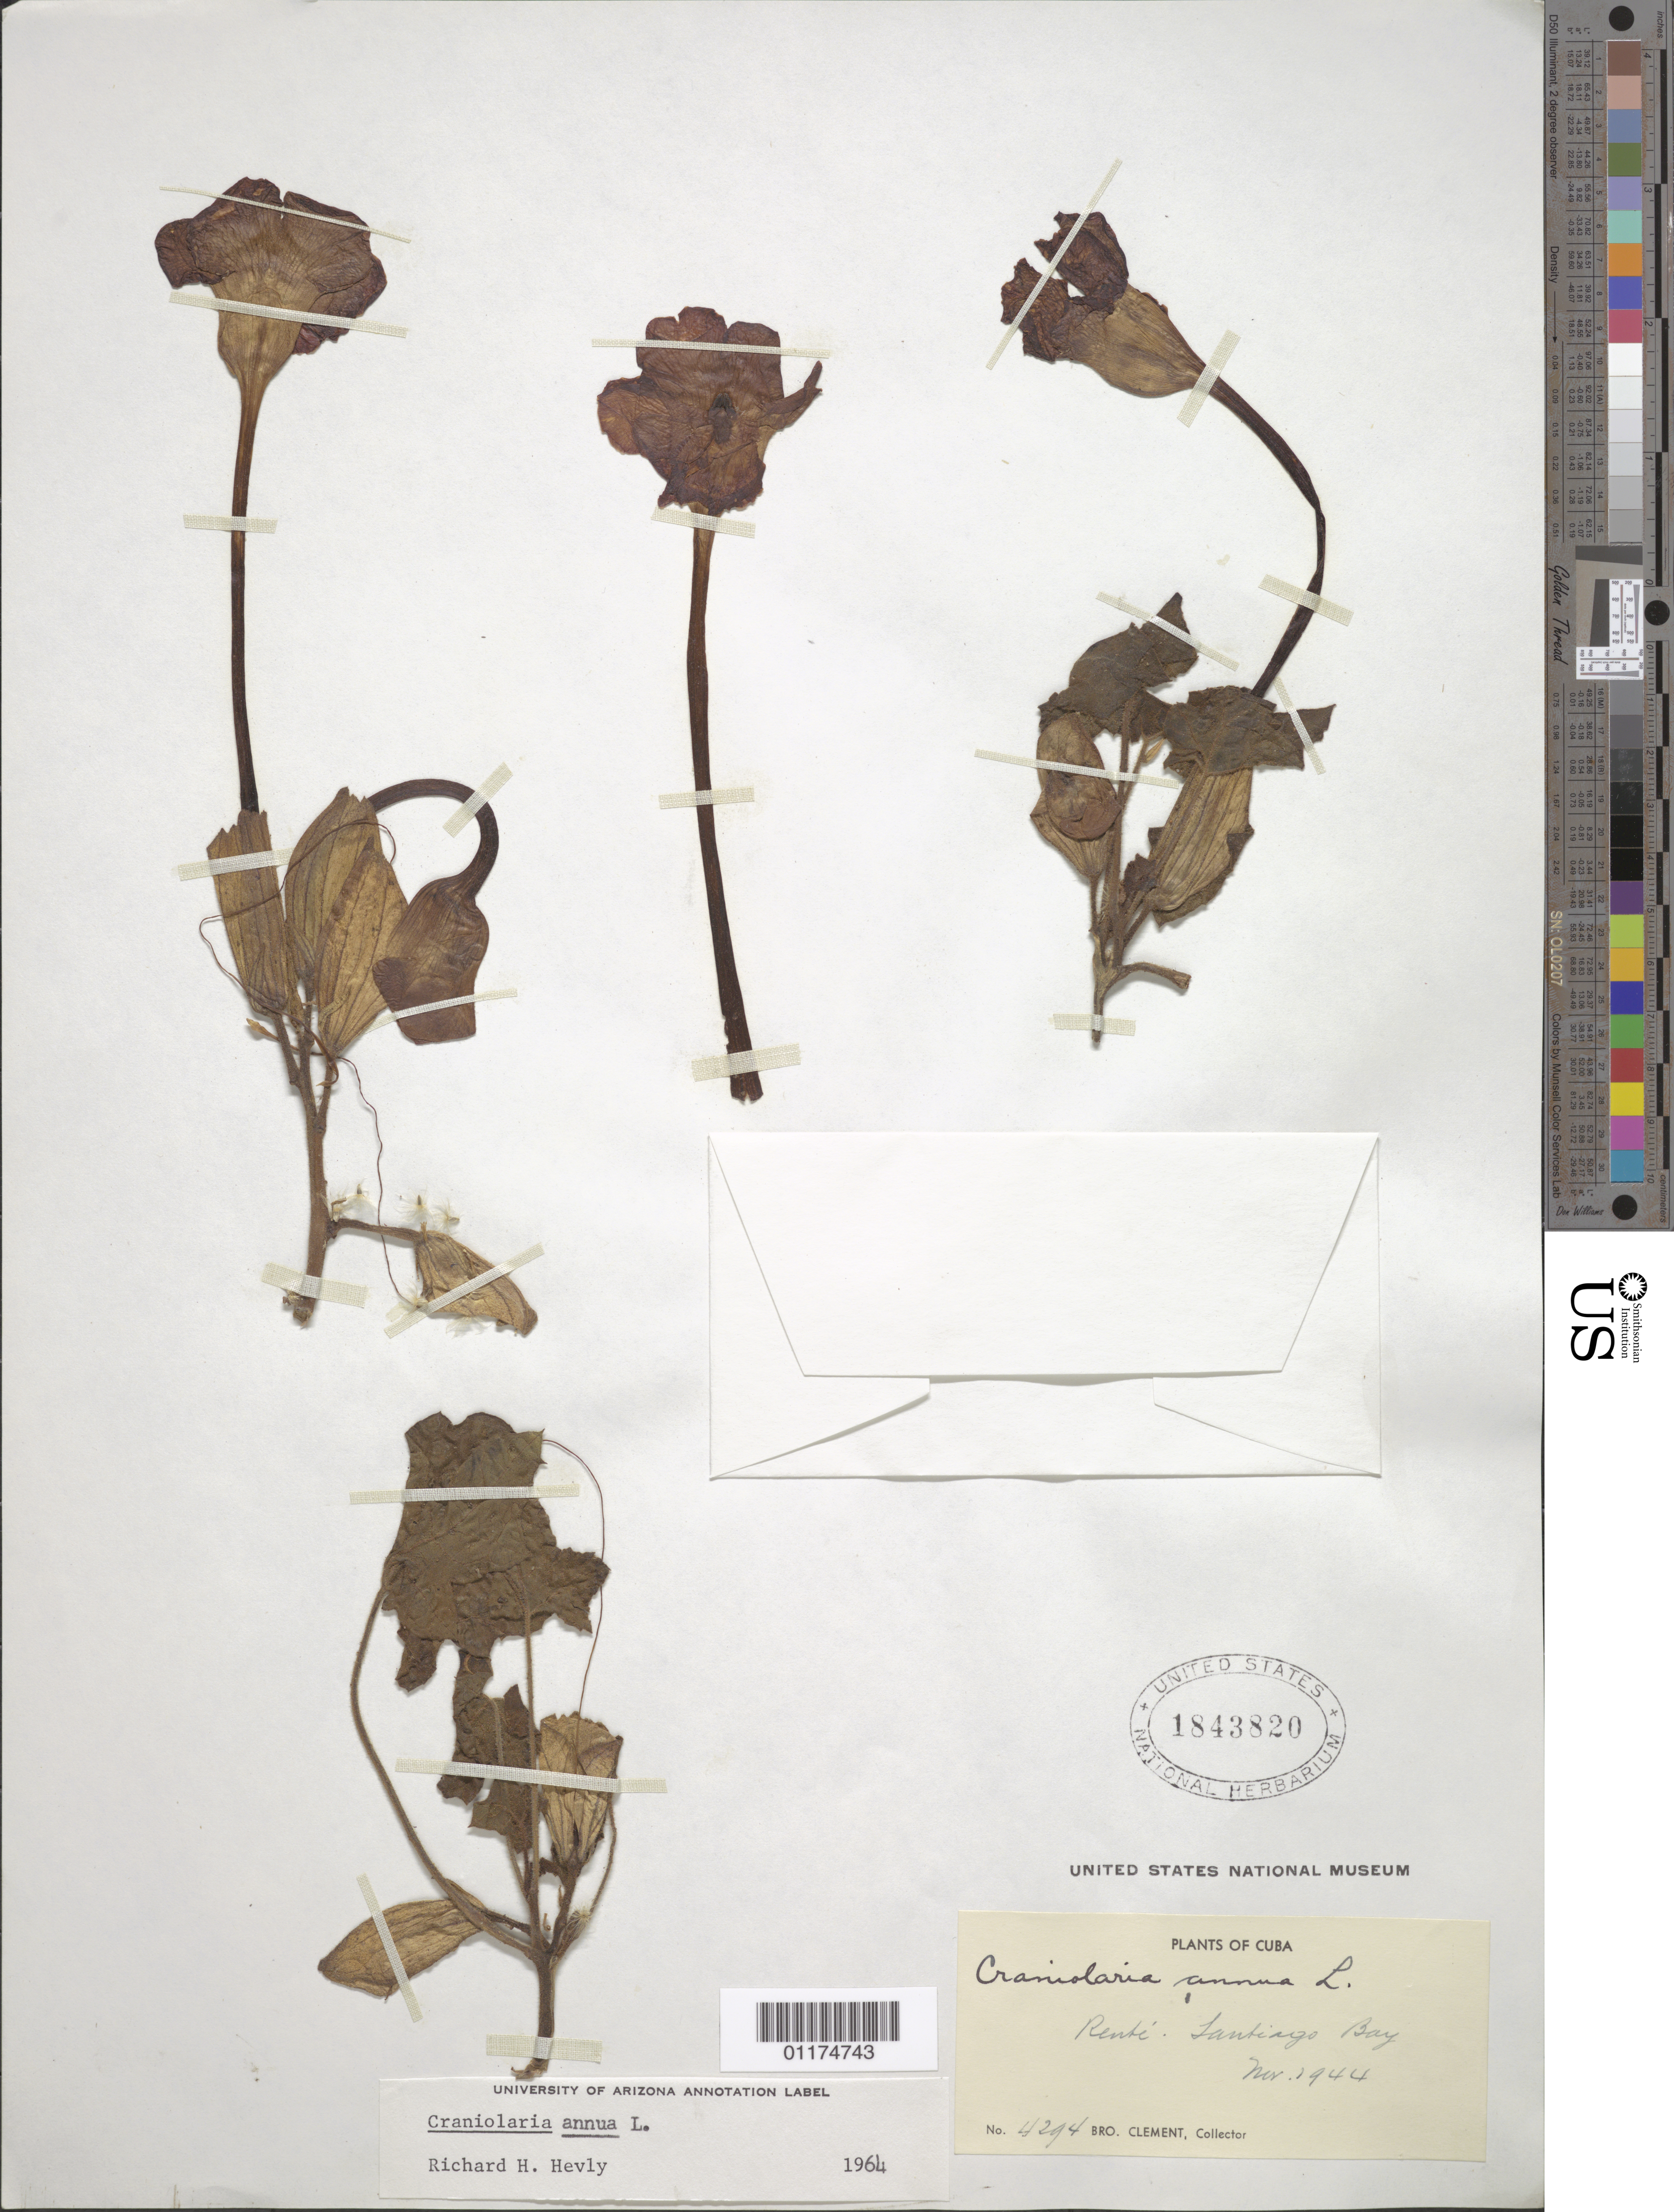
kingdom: Plantae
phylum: Tracheophyta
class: Magnoliopsida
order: Lamiales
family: Martyniaceae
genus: Craniolaria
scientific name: Craniolaria annua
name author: L.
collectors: B. Clement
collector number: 4294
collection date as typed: Nov 1944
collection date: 1944-11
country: Cuba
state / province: Santiago de Cuba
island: Cuba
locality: Rende: Santiago Bay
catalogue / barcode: US 1843820